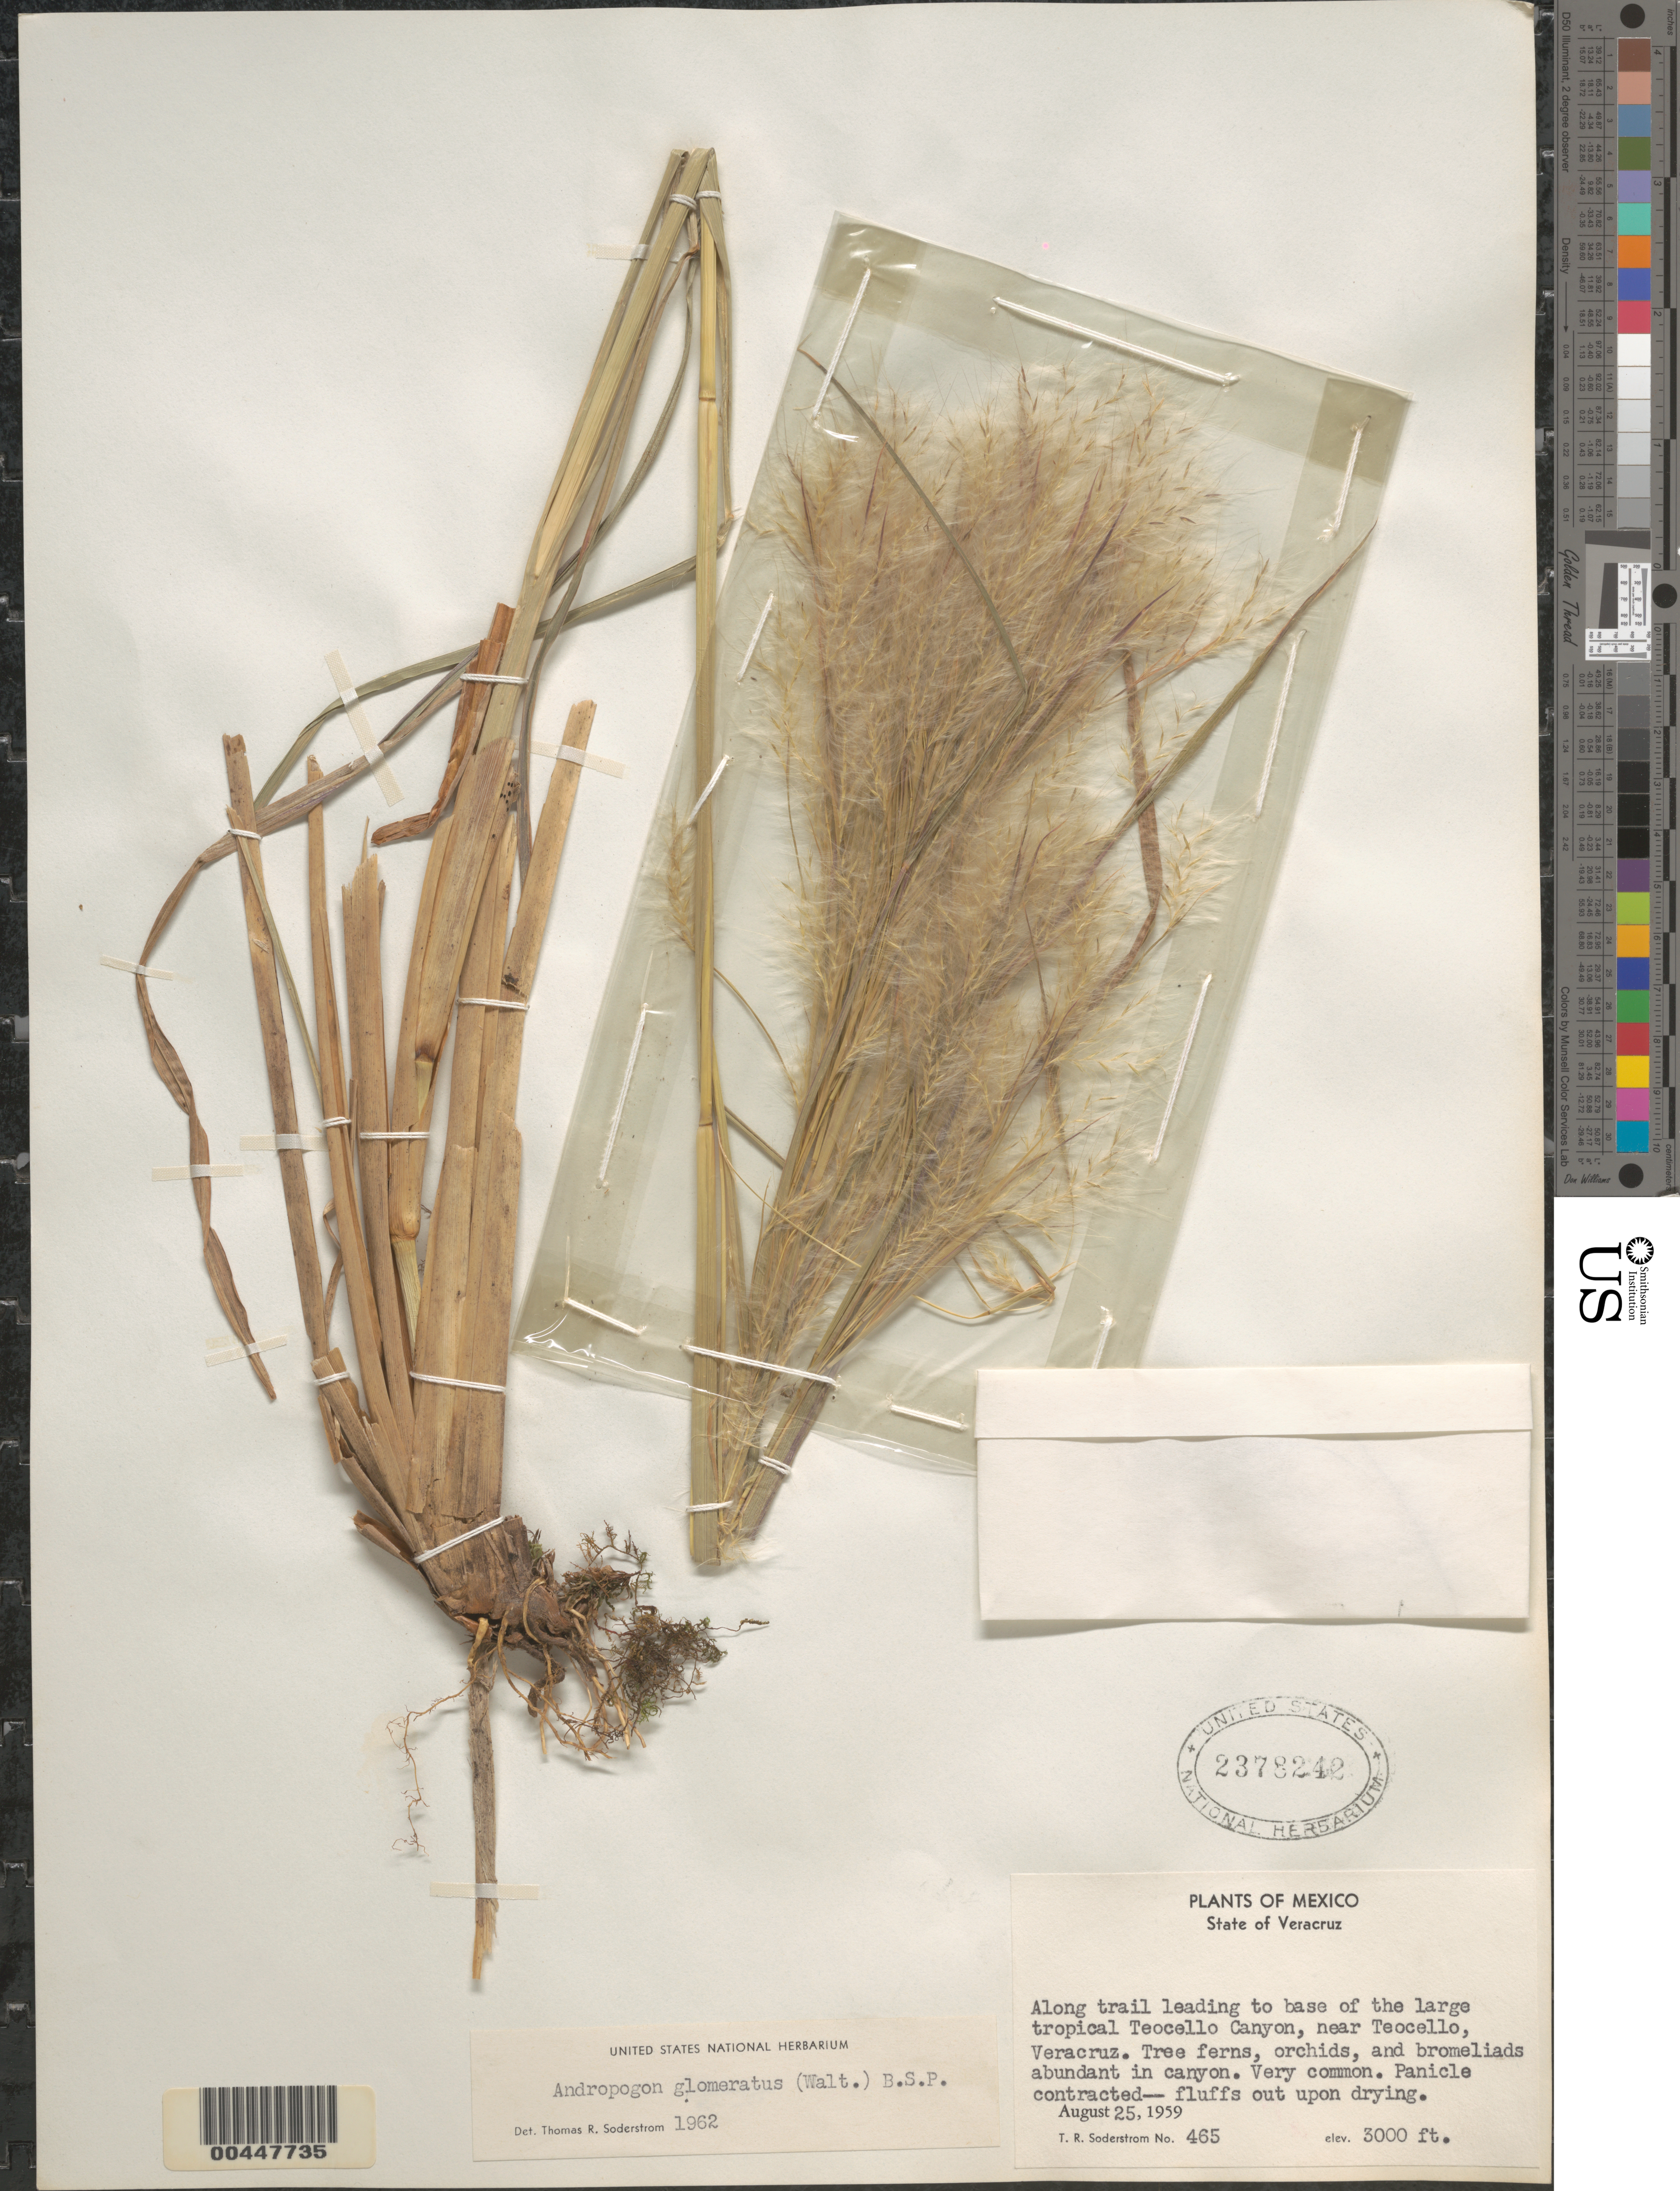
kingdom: Plantae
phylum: Tracheophyta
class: Liliopsida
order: Poales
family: Poaceae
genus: Andropogon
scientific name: Andropogon glomeratus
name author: (Walter) Britton, Stearns & Poggenb.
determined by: Soderstrom, T. R.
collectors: T. R. Soderstrom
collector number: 465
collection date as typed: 25 Aug 1959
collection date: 1959-08-25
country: Mexico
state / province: Veracruz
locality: Along trail leading to base of the large tropical Teocello Canyon, near Teocello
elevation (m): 914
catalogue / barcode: US 2378242